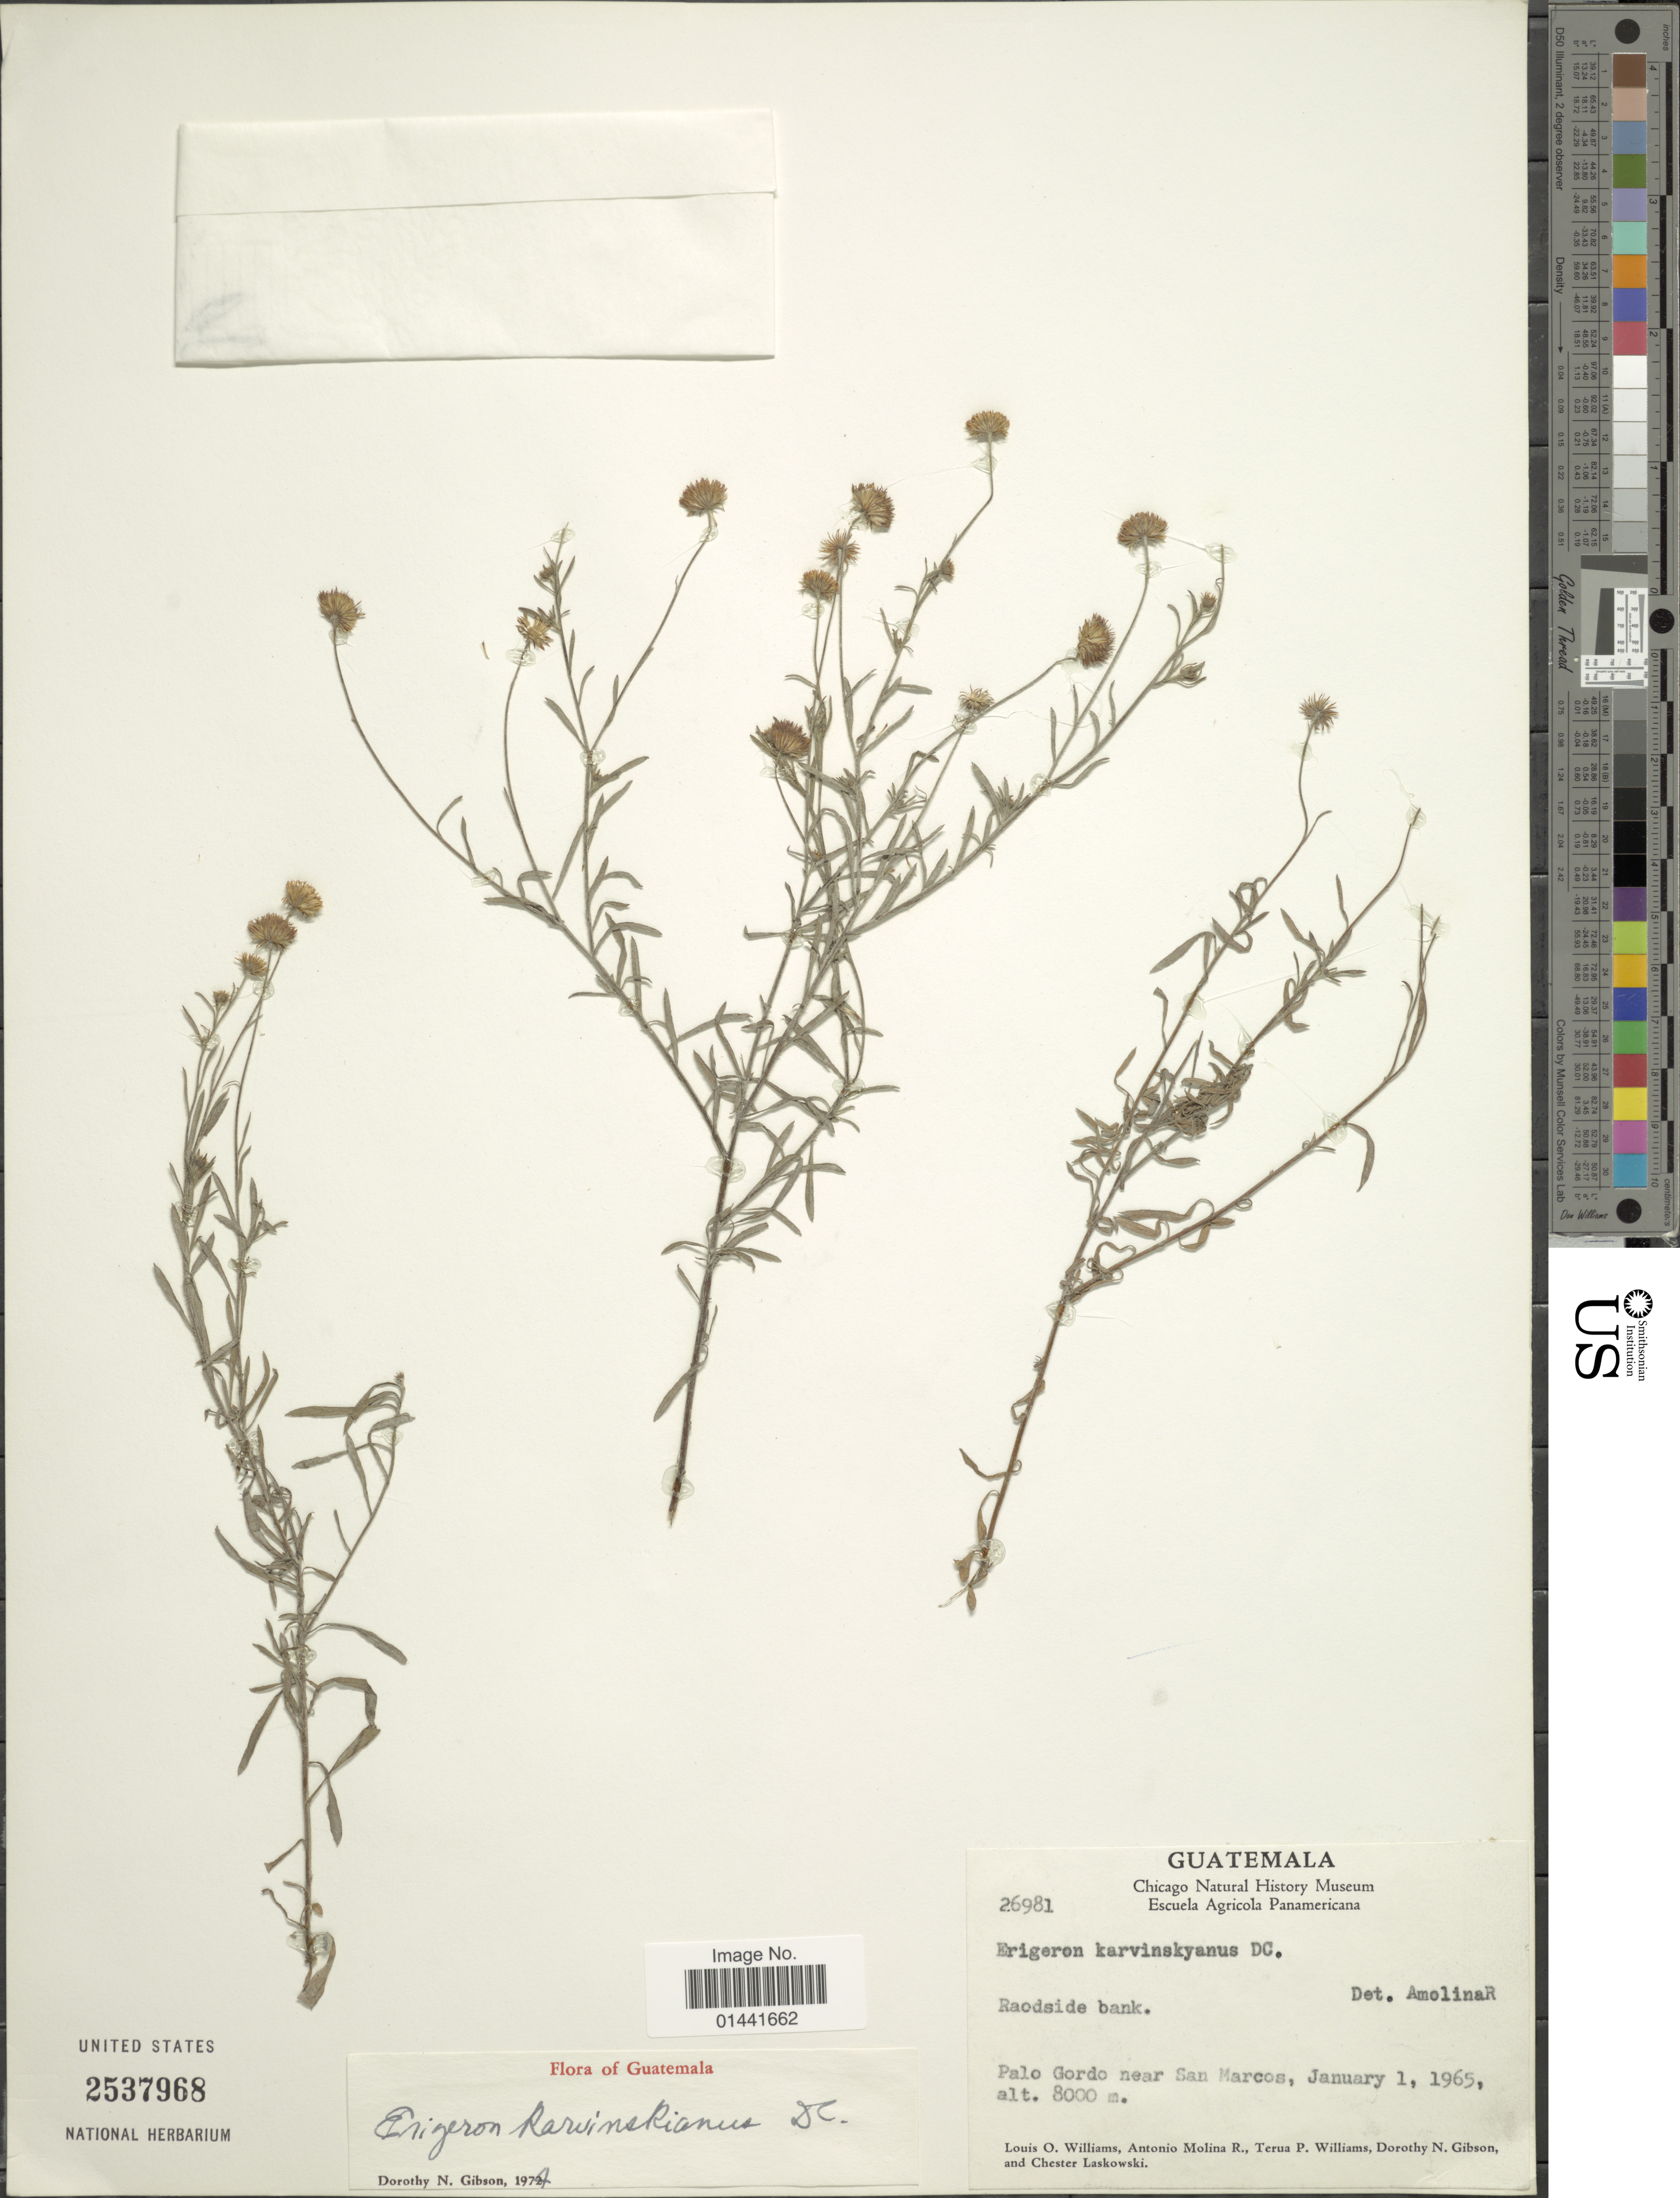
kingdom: Plantae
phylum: Tracheophyta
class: Magnoliopsida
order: Asterales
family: Asteraceae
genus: Erigeron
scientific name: Erigeron karvinskianus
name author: DC.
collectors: L. O. Williams, A. Molina R., T. P. Williams, D. N. Gibson & C. Laskowski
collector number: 26981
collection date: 1965-01-01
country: Guatemala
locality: Roadside bank, Palo Gordo near San Marcos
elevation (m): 8000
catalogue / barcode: US 2537968